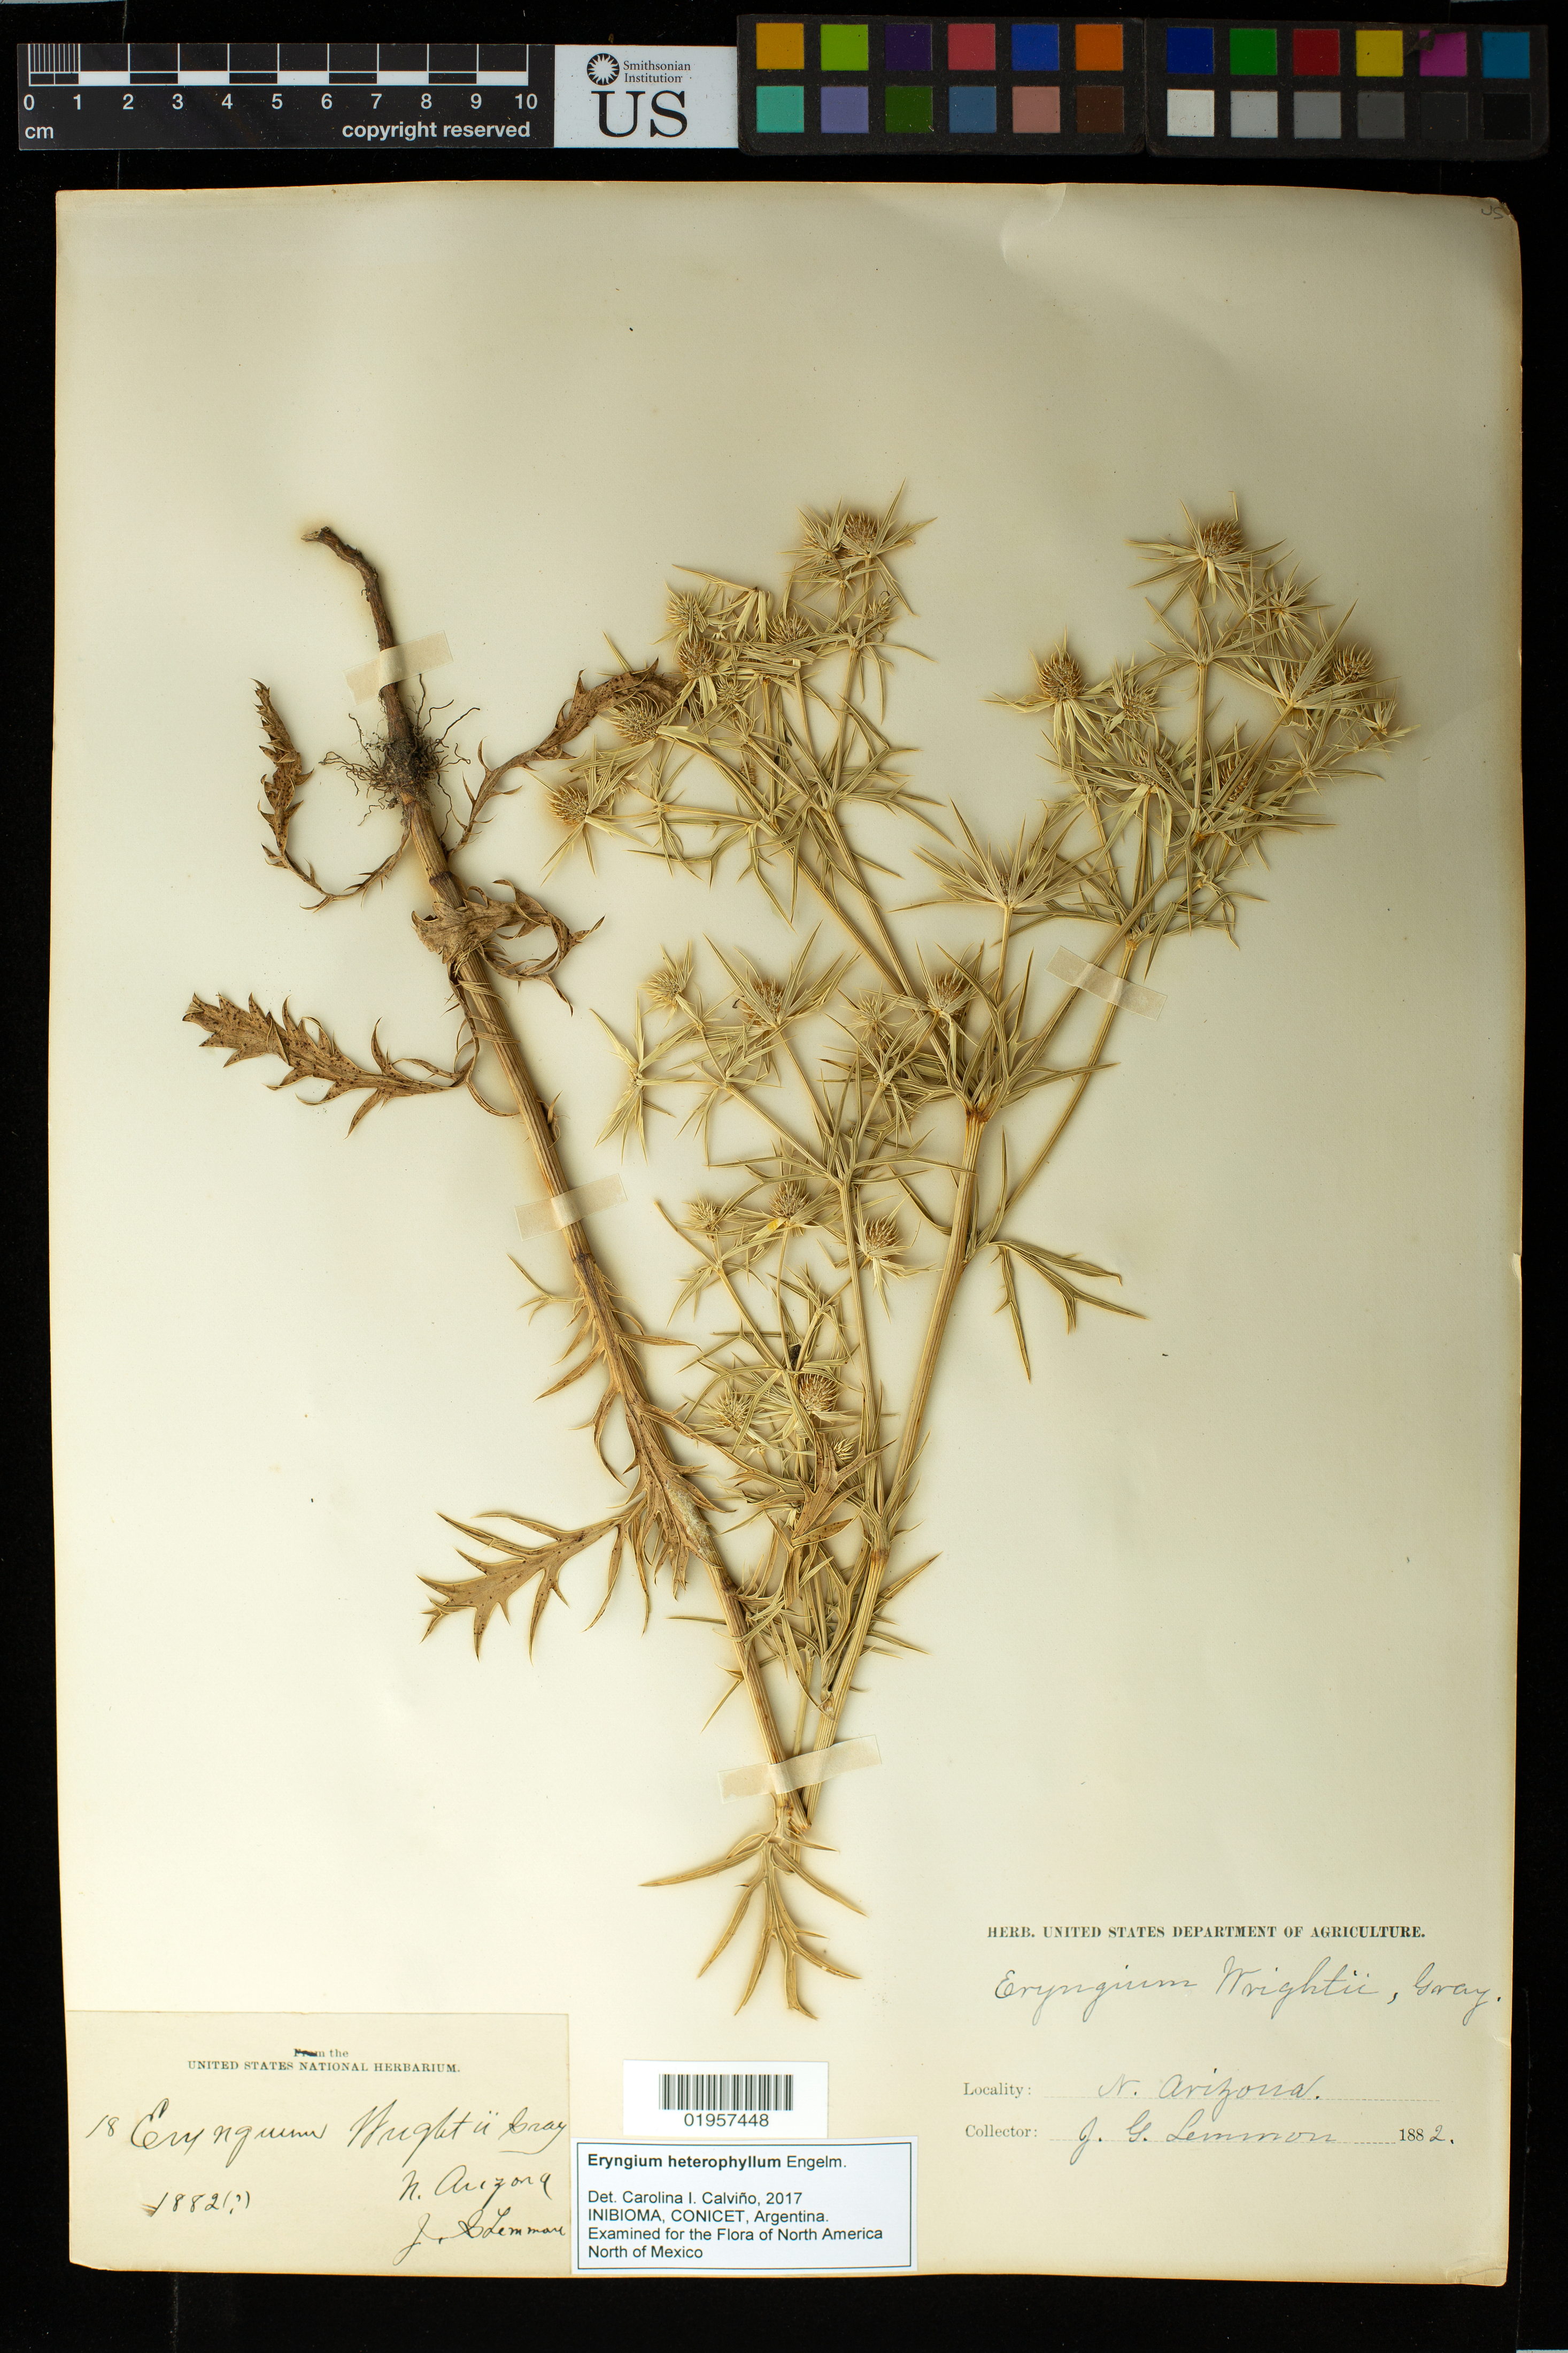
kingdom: Plantae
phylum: Tracheophyta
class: Magnoliopsida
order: Apiales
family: Apiaceae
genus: Eryngium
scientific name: Eryngium heterophyllum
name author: Engelm.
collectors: J. Lemmon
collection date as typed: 1882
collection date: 1882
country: United States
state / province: Arizona